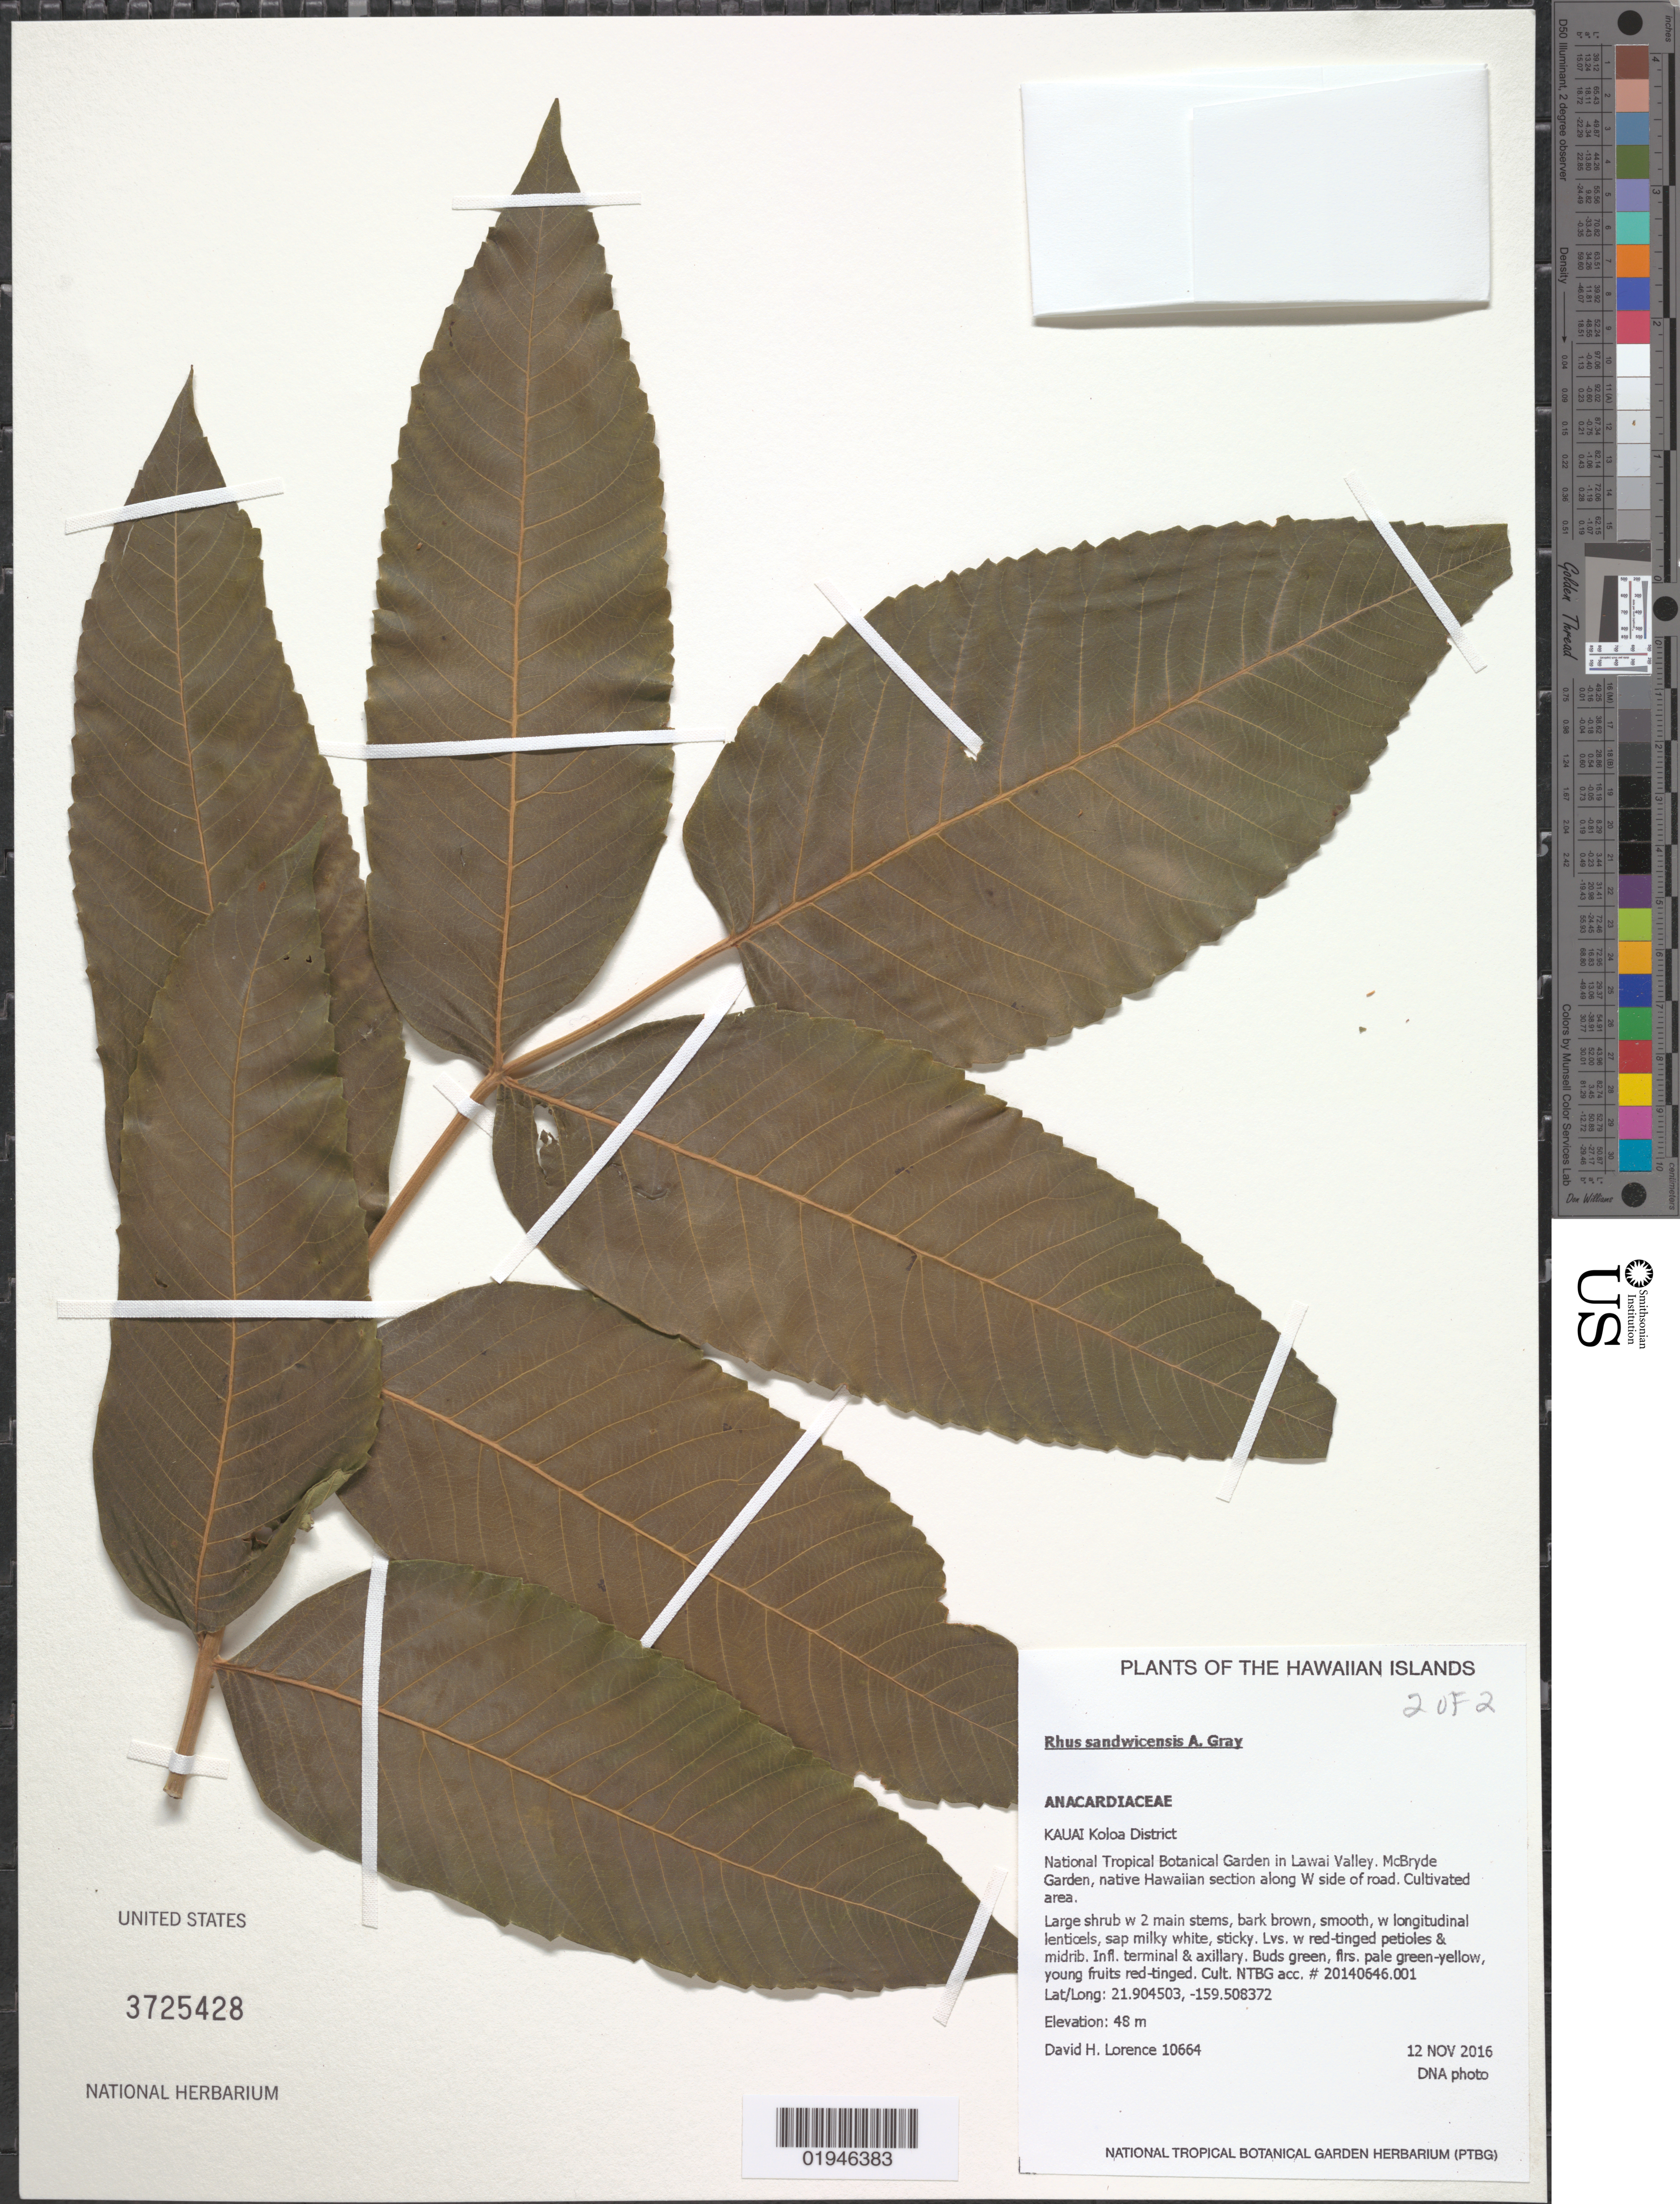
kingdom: Plantae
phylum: Tracheophyta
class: Magnoliopsida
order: Sapindales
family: Anacardiaceae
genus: Rhus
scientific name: Rhus sandwicensis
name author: A. Gray in Wilkes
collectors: D. Lorence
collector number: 10664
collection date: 2016-11-12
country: United States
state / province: Hawaii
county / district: Kauai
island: Kaua'i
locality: Koloa District, National Tropical Botanical Garden in Lawai Valley, McBryde Garden, native Hawaiian section along W side of road.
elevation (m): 48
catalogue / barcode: US 3725428